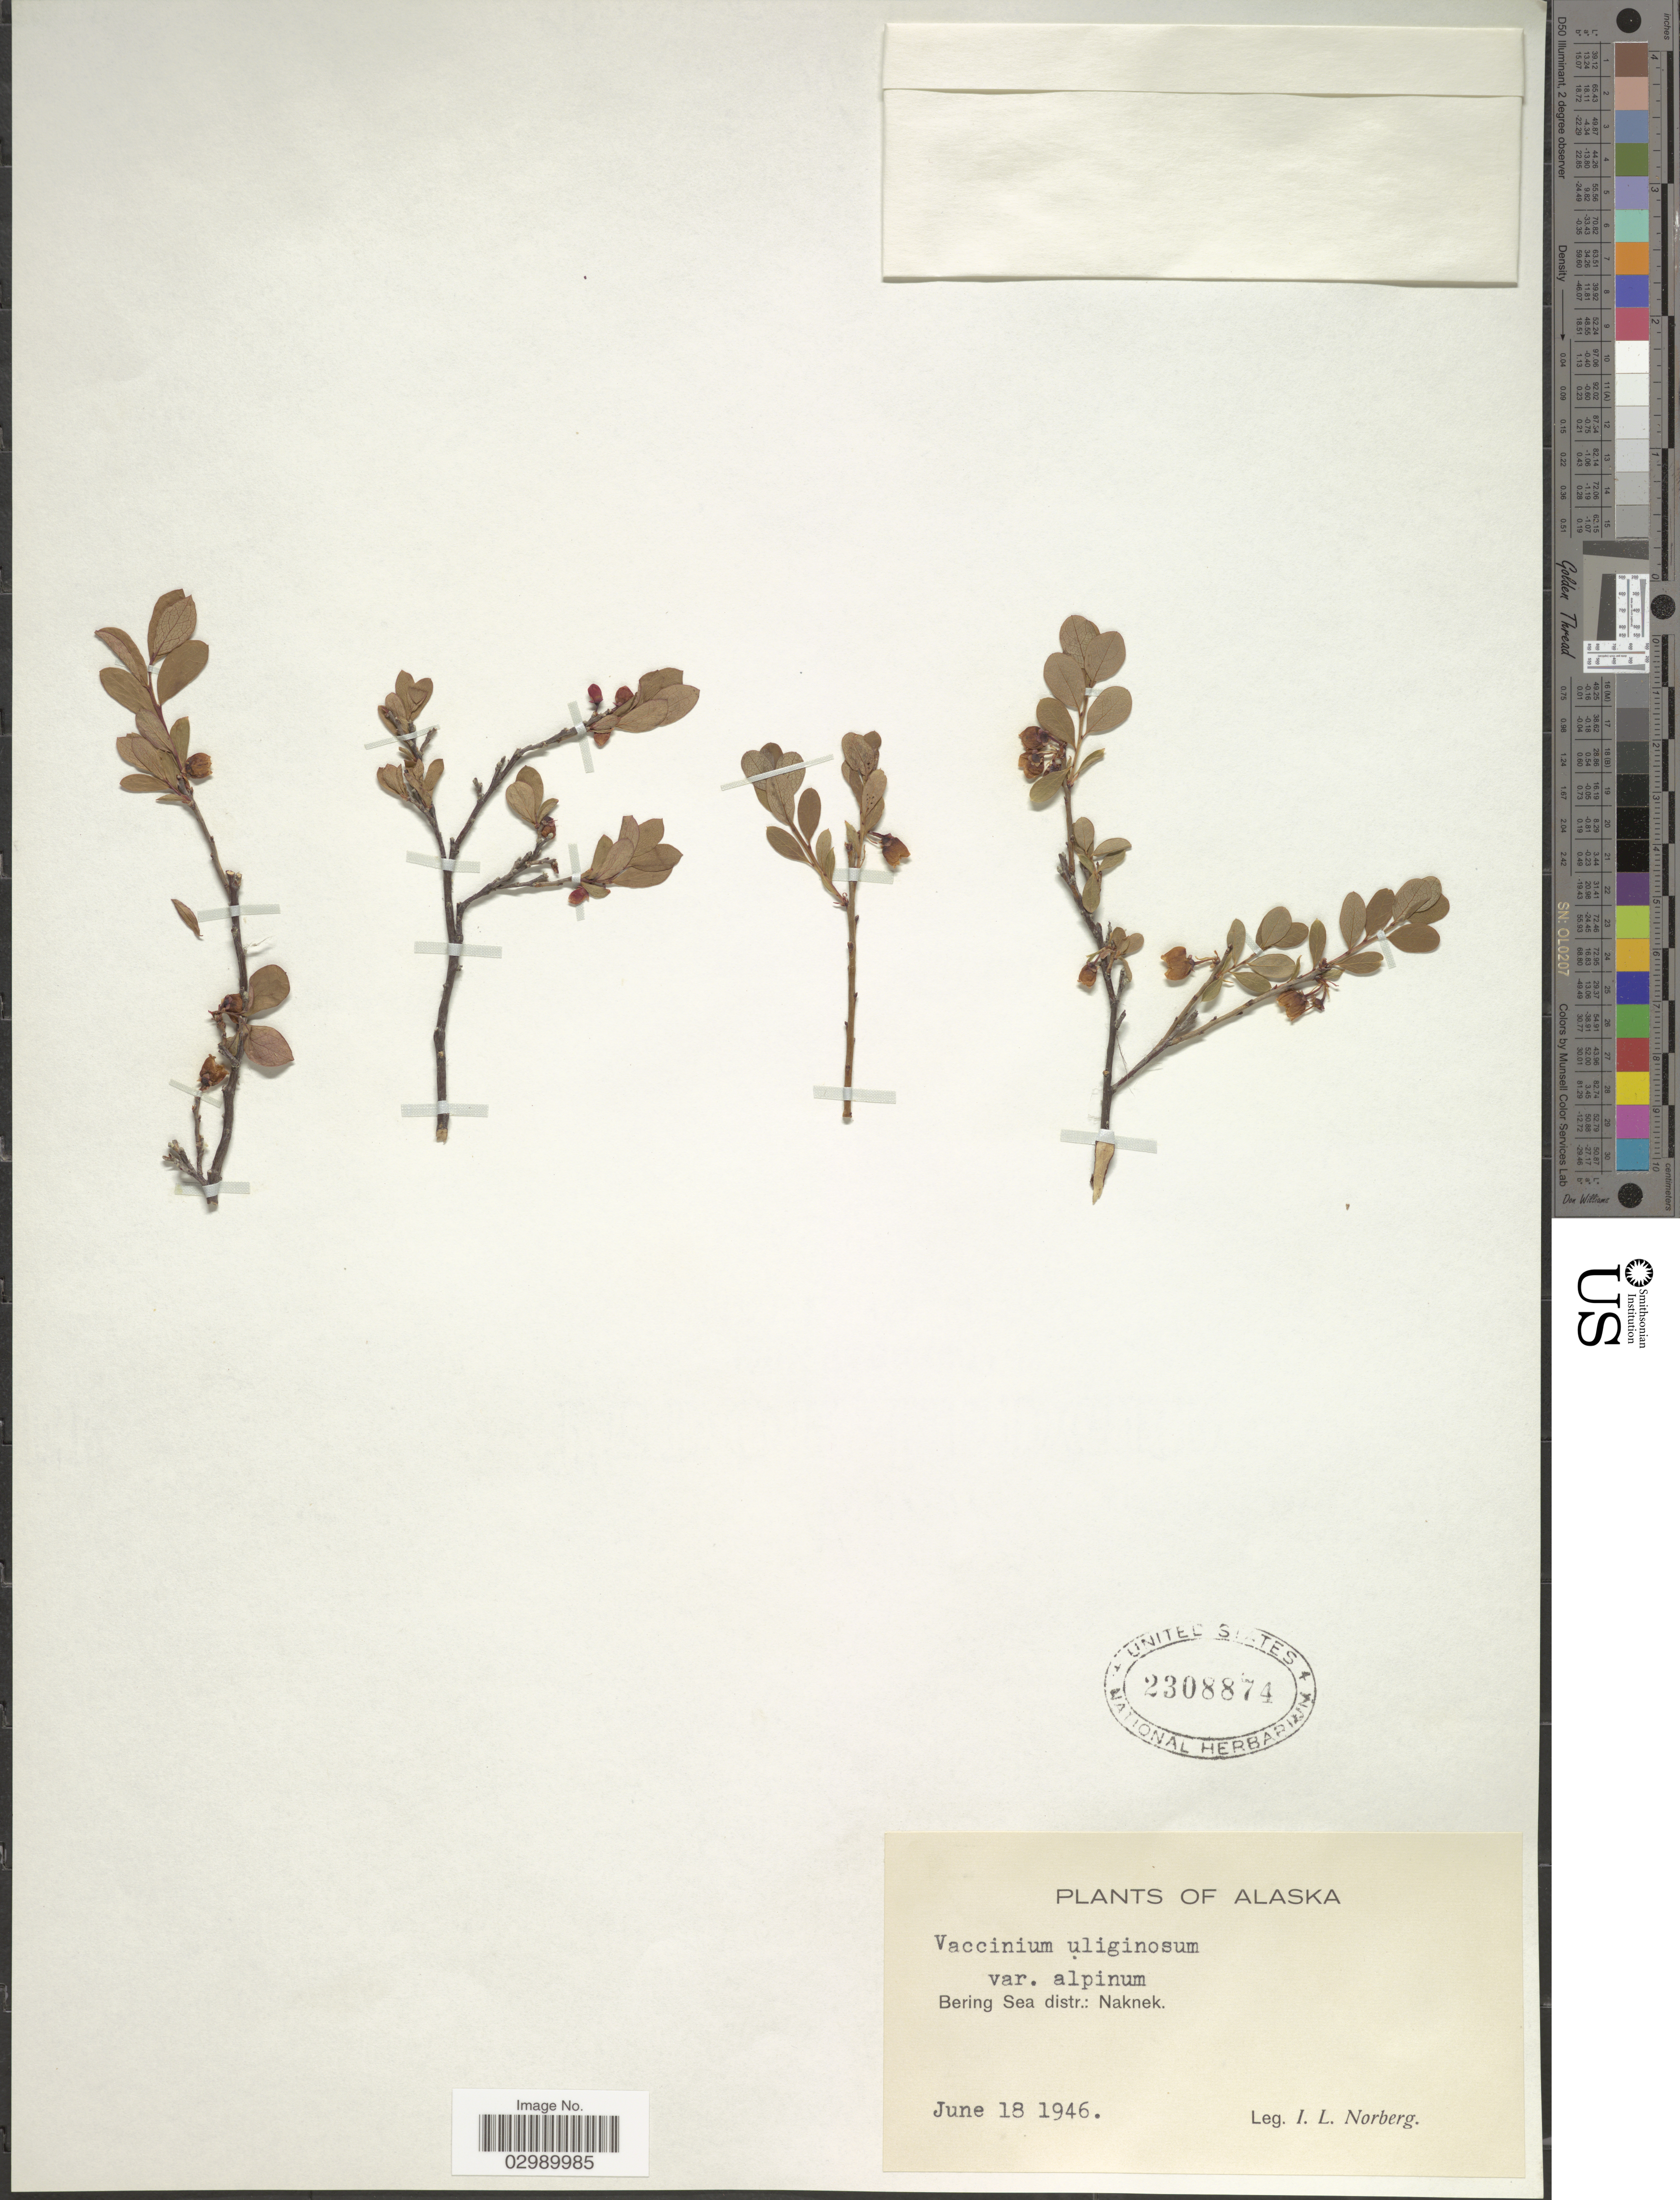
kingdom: Plantae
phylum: Tracheophyta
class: Magnoliopsida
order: Ericales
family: Ericaceae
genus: Vaccinium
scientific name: Vaccinium uliginosum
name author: L.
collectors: I. Norberg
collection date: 1946-06-18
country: United States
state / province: Alaska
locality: Bering Sea Distr.: Naknek.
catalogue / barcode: US 2308874